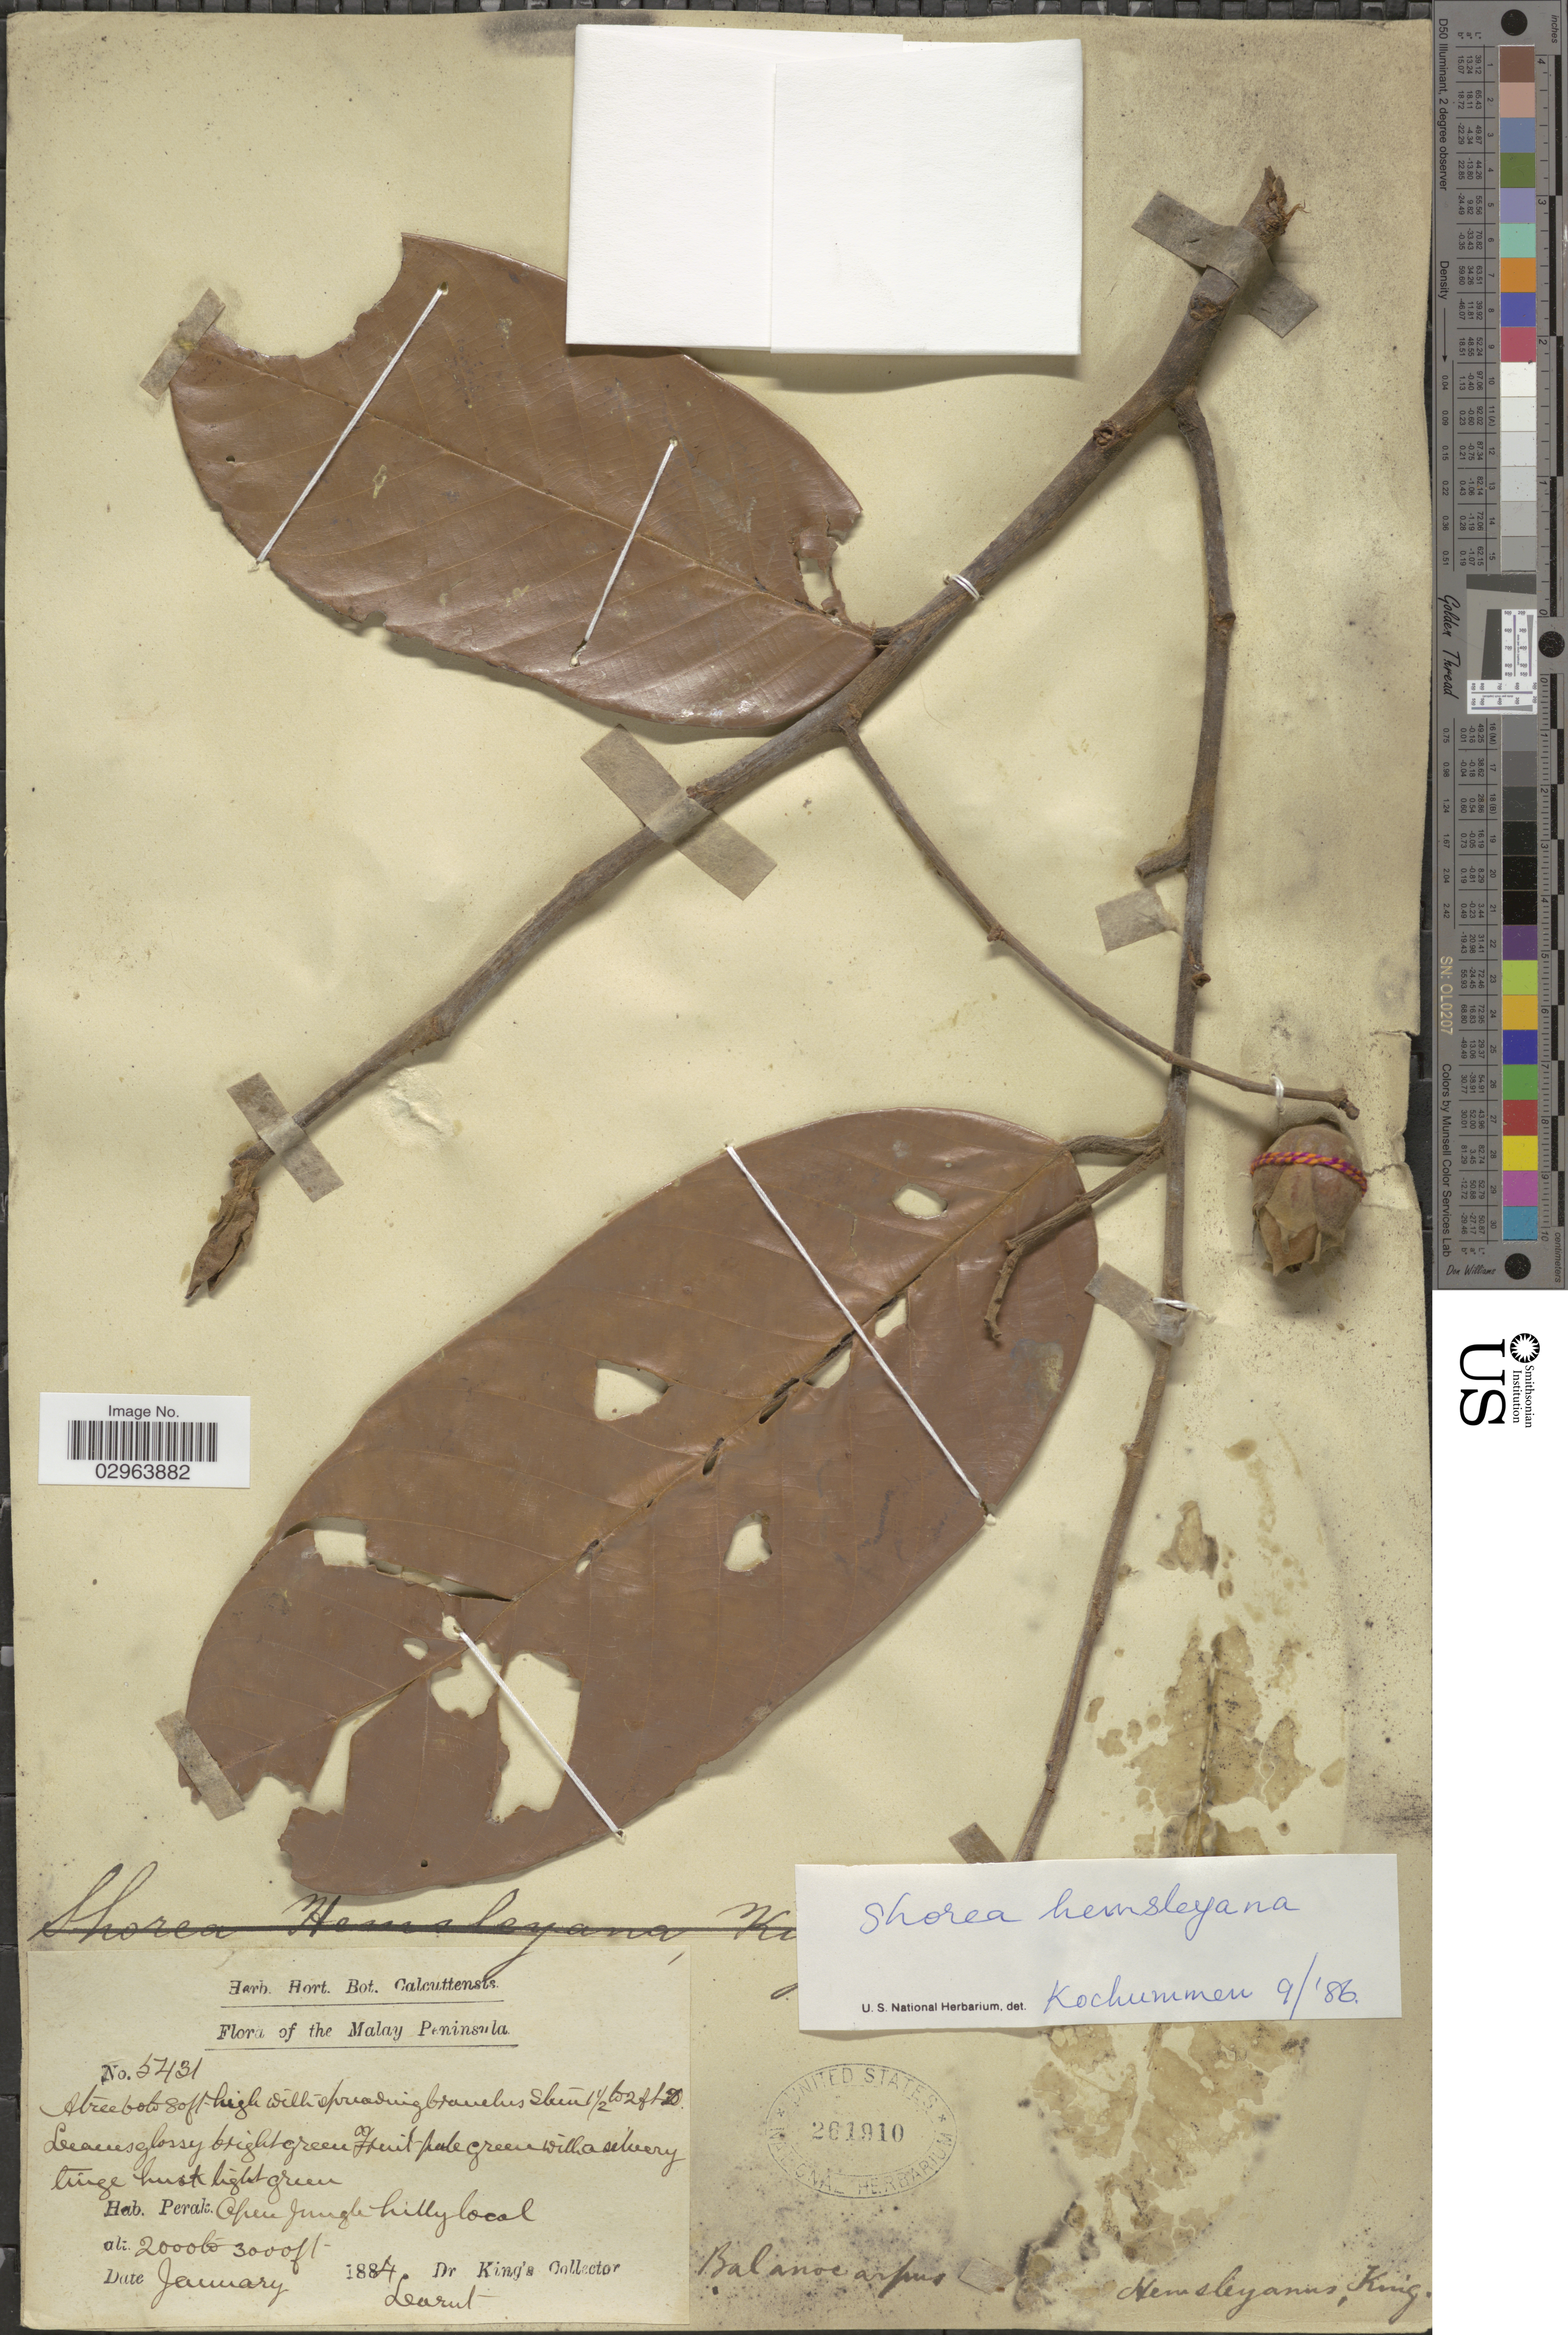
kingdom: Plantae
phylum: Tracheophyta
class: Magnoliopsida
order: Malvales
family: Dipterocarpaceae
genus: Rubroshorea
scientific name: Rubroshorea hemsleyana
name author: (King) P.S. Ashton & J. Heck.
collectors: Dr. King's collector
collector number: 5431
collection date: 1884-01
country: Malaysia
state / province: Perak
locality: Malay Peninsula. Open Jungle Hilly local.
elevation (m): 610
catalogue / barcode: US 261910